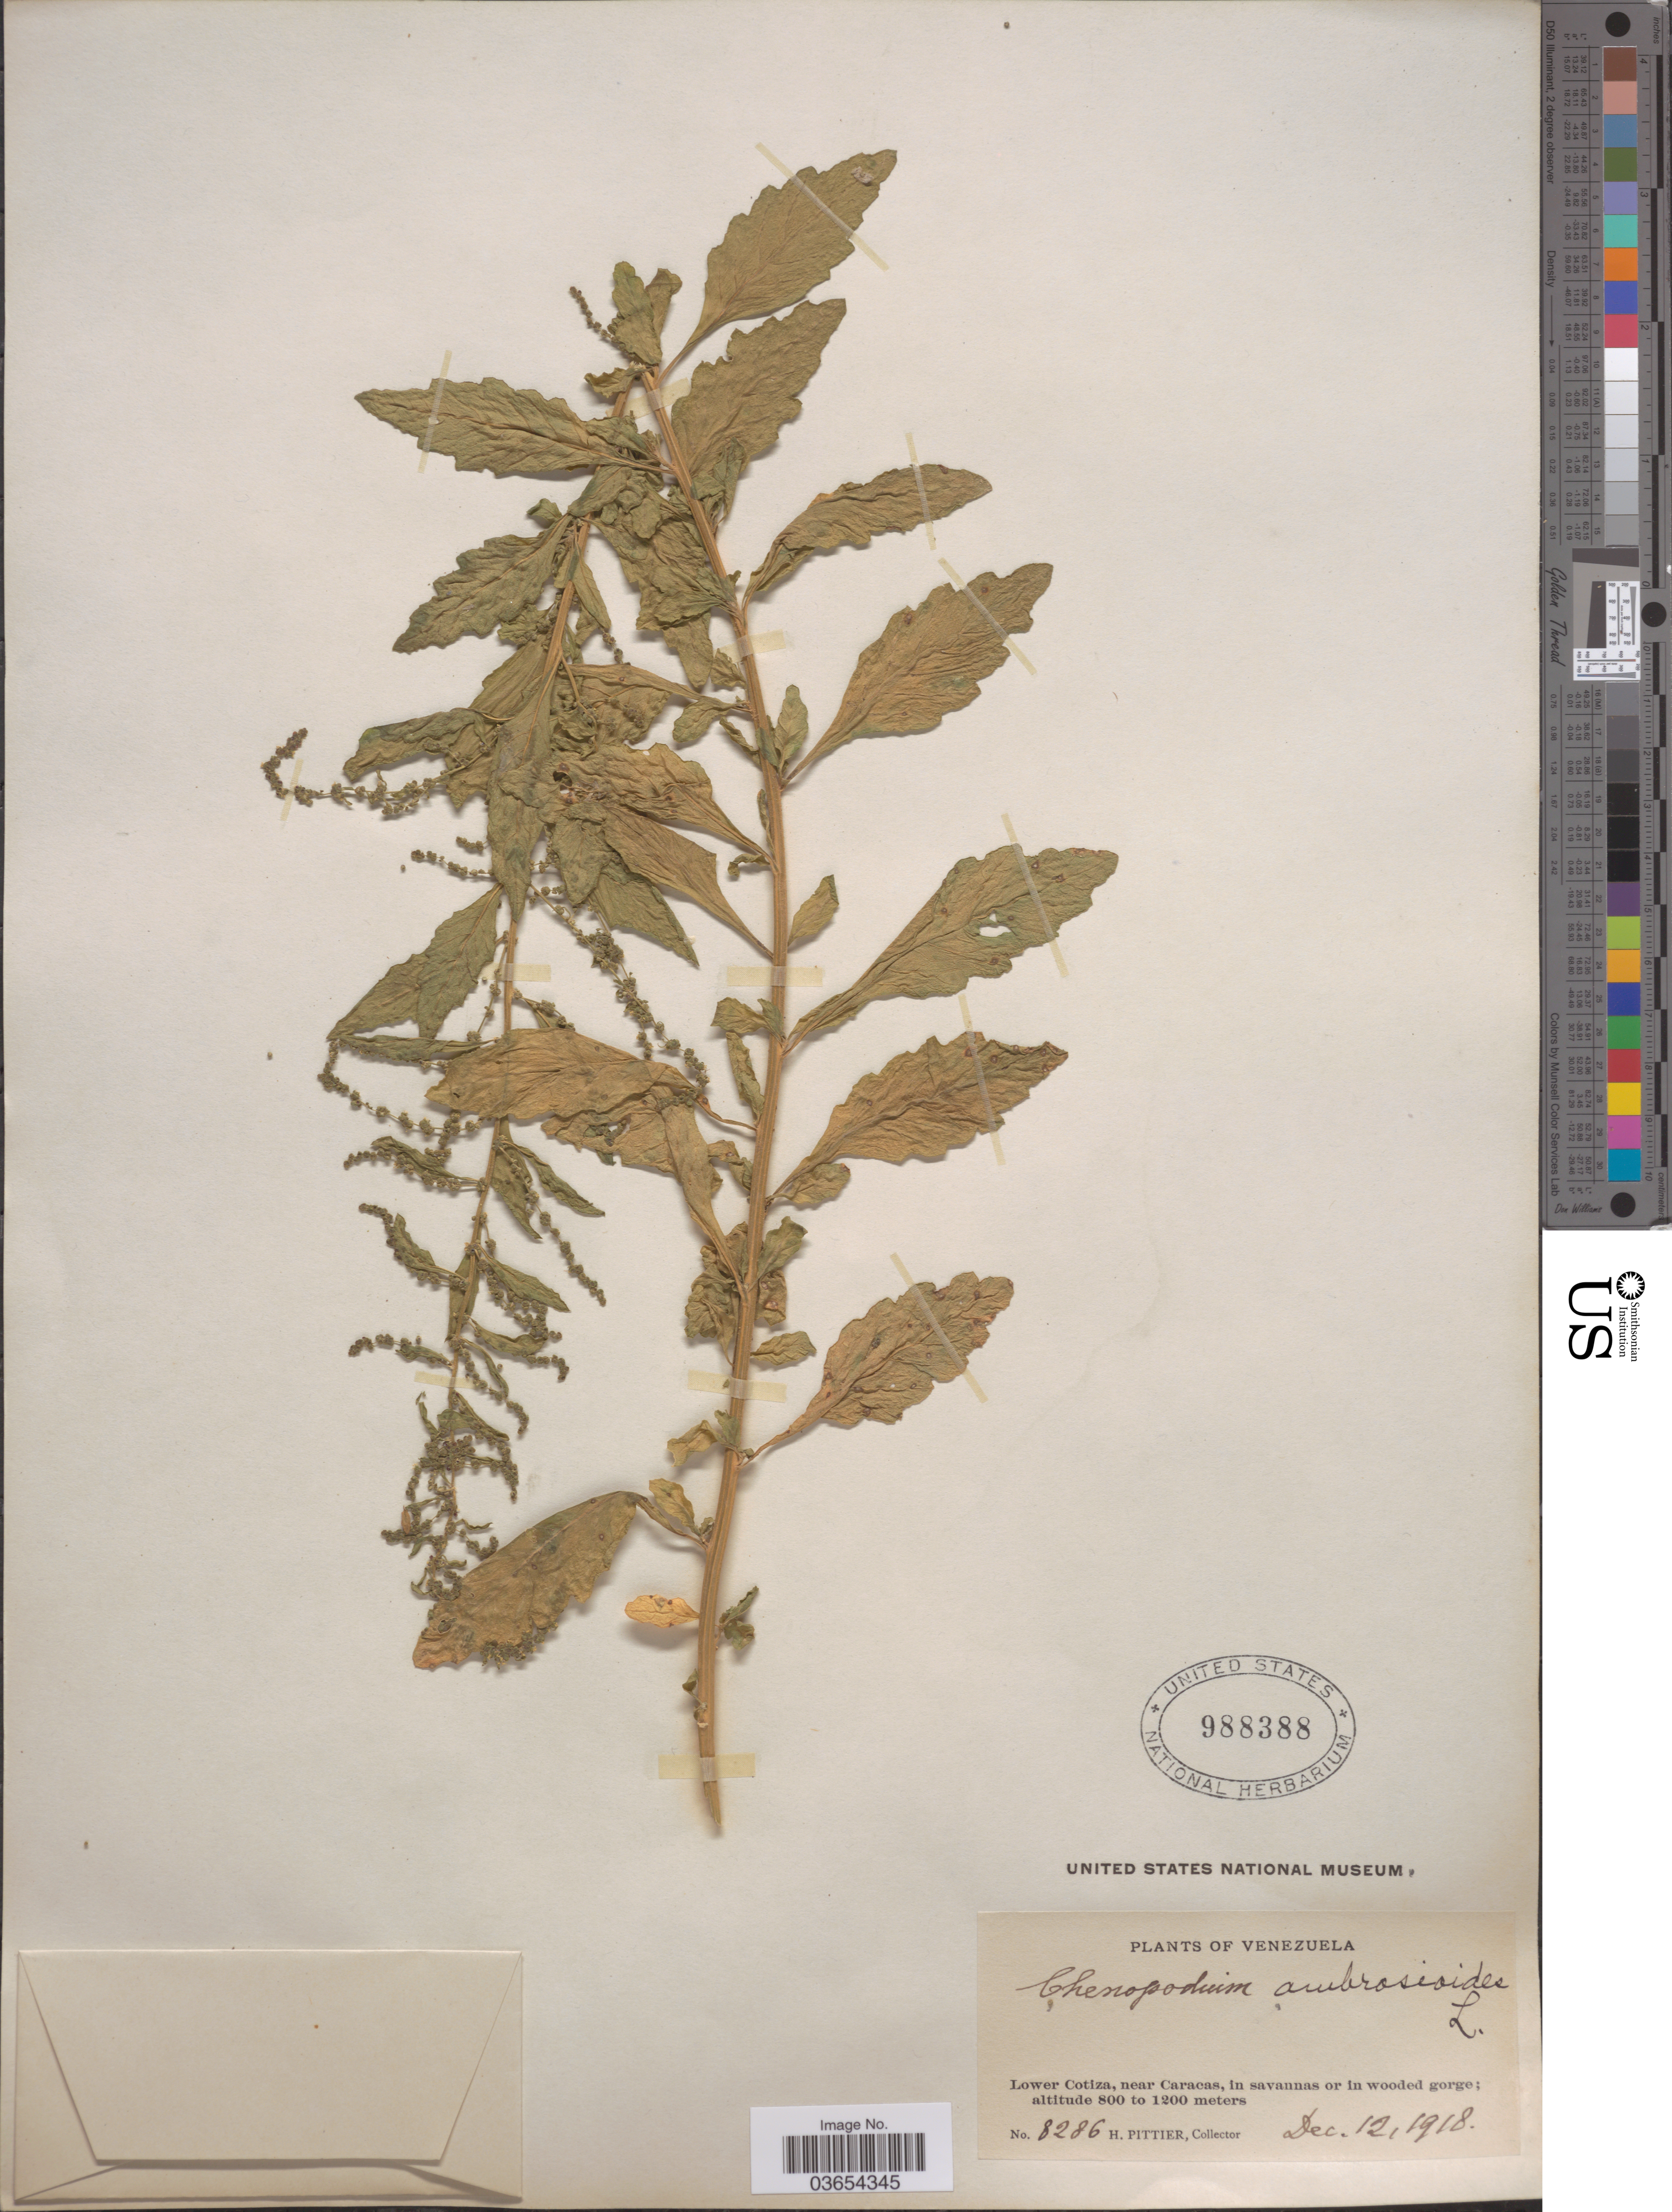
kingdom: Plantae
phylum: Tracheophyta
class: Magnoliopsida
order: Caryophyllales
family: Amaranthaceae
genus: Chenopodium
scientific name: Chenopodium ambrosioides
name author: L.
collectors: H. F. Pittier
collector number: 8286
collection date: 1918-12-12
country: Venezuela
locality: Lower Cotiza, near Caracas.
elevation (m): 800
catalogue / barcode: US 988388